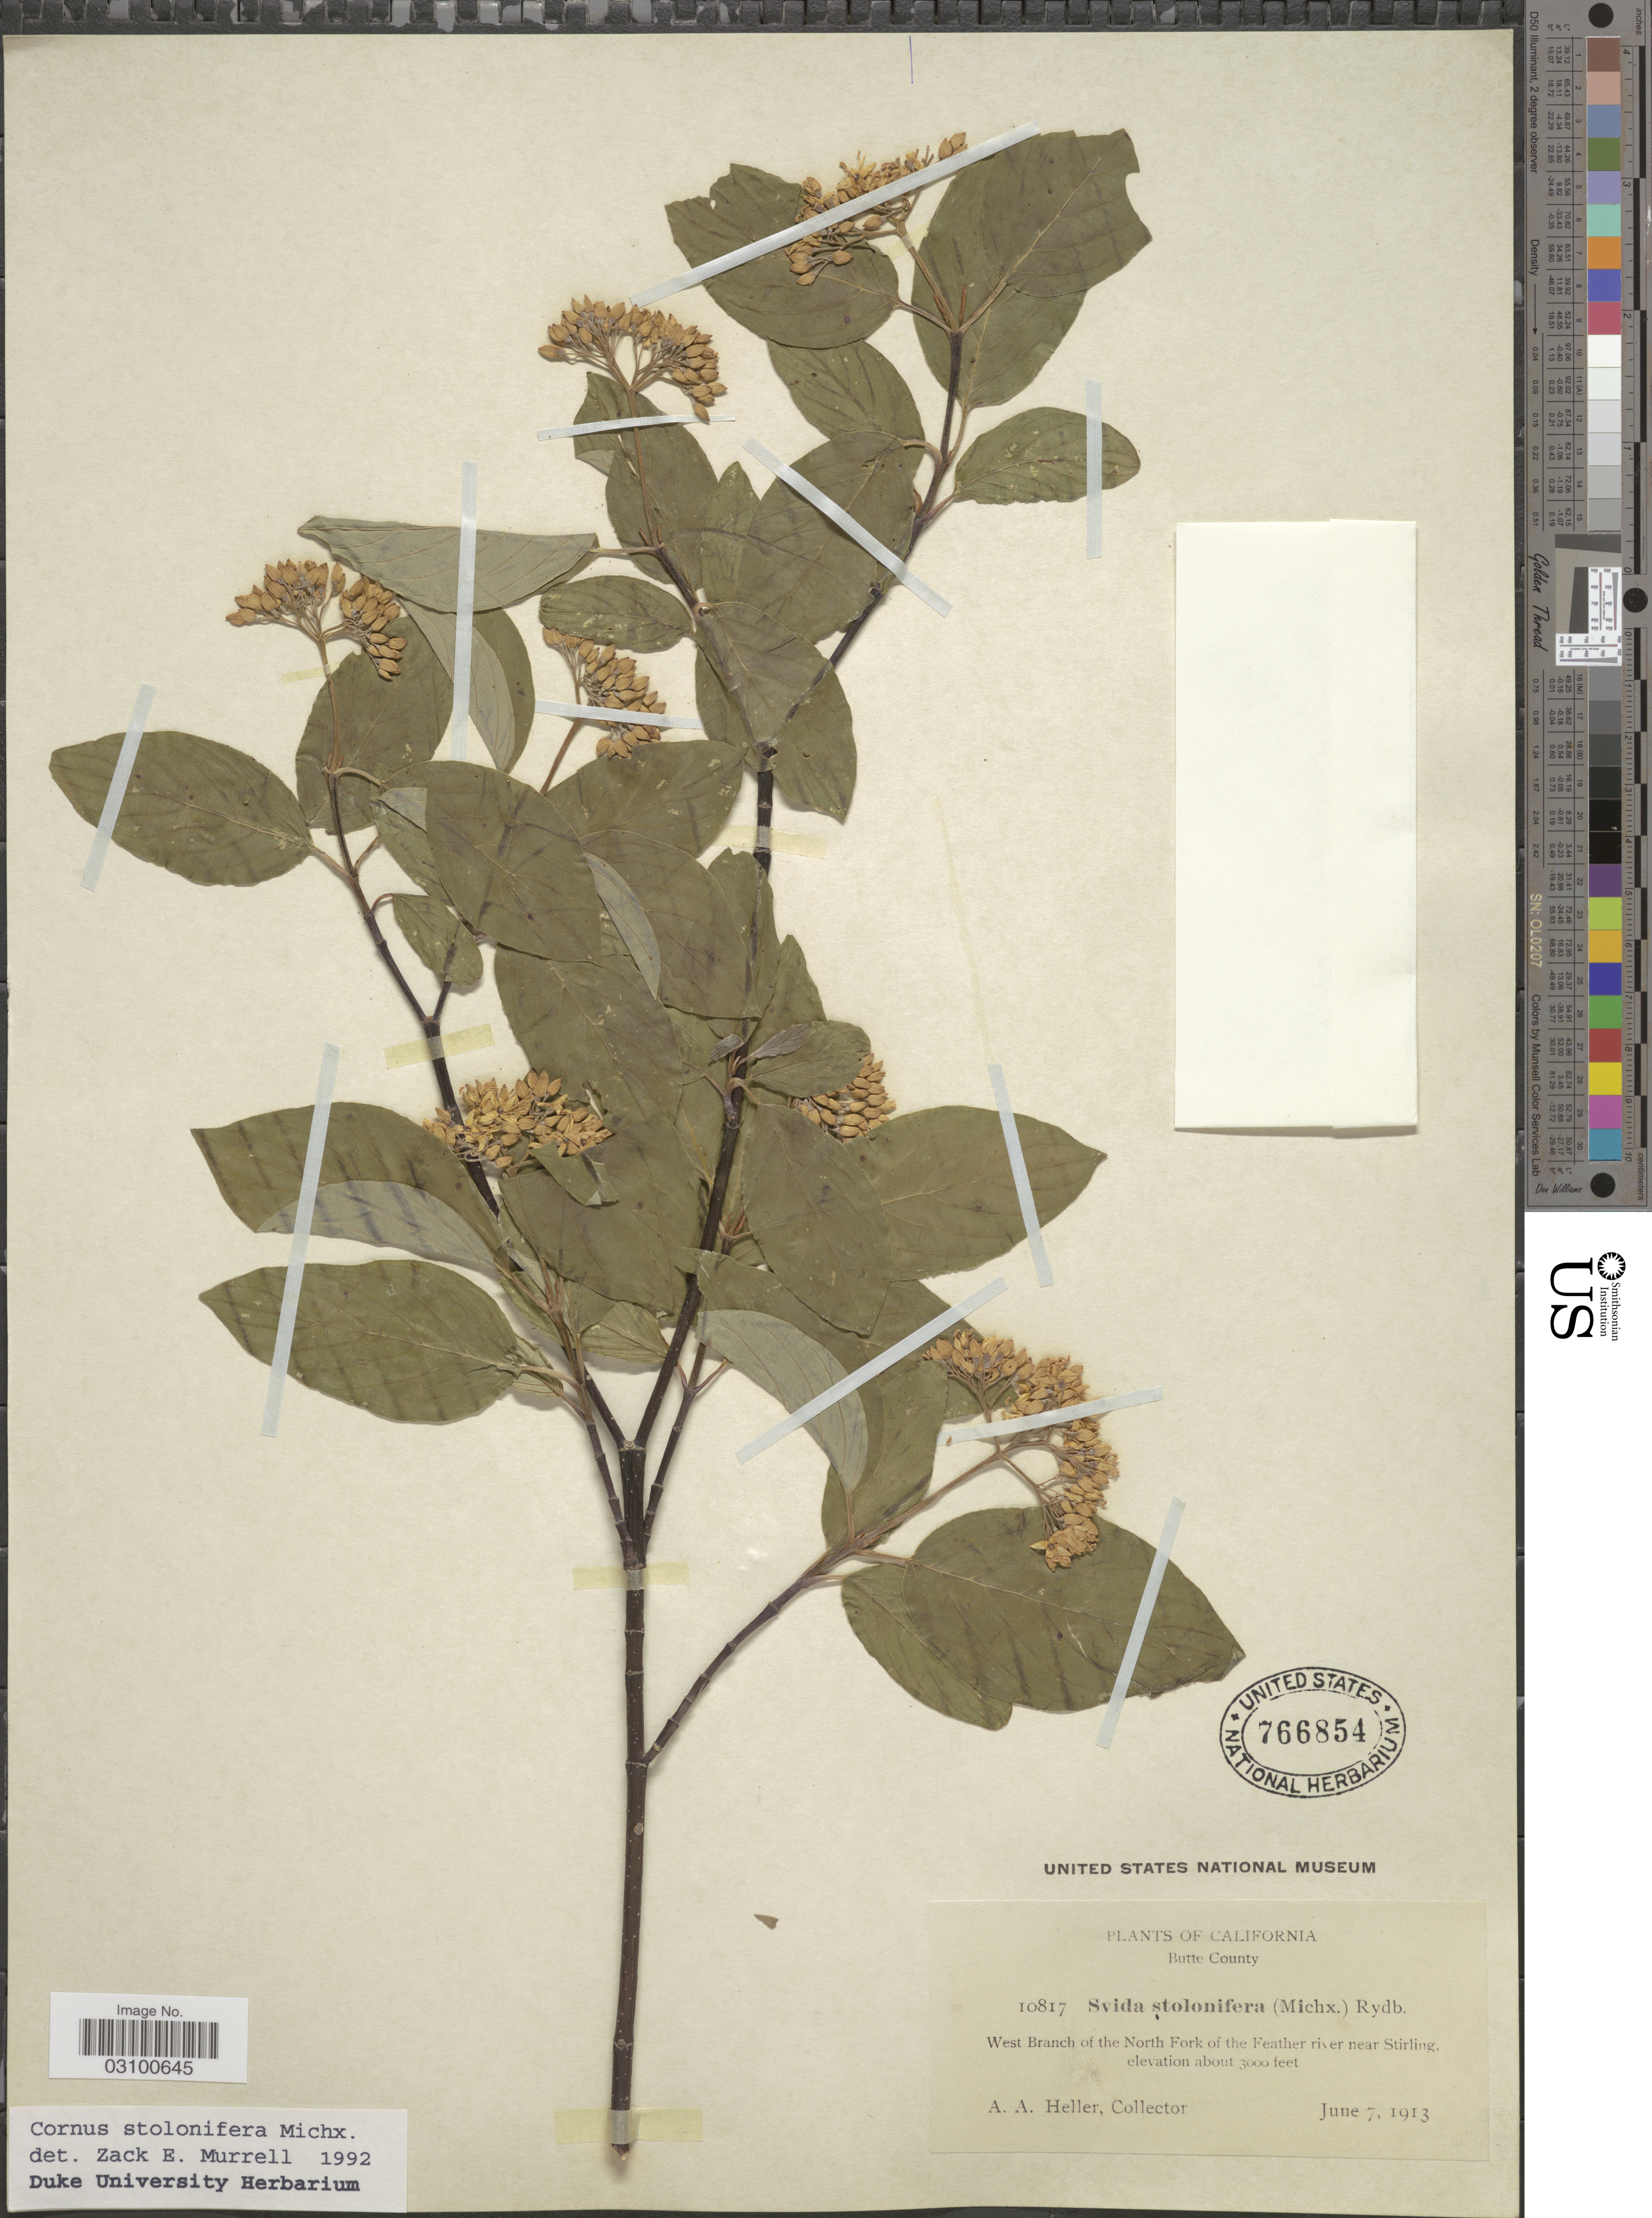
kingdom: Plantae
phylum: Tracheophyta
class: Magnoliopsida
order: Cornales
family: Cornaceae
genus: Cornus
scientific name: Cornus sericea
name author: L.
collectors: A. A. Heller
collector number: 10817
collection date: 1913-06-07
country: United States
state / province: California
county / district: Butte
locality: Butte County. West Branch of the North Folk of the Feather river near Stirling.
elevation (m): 914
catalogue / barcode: US 766854